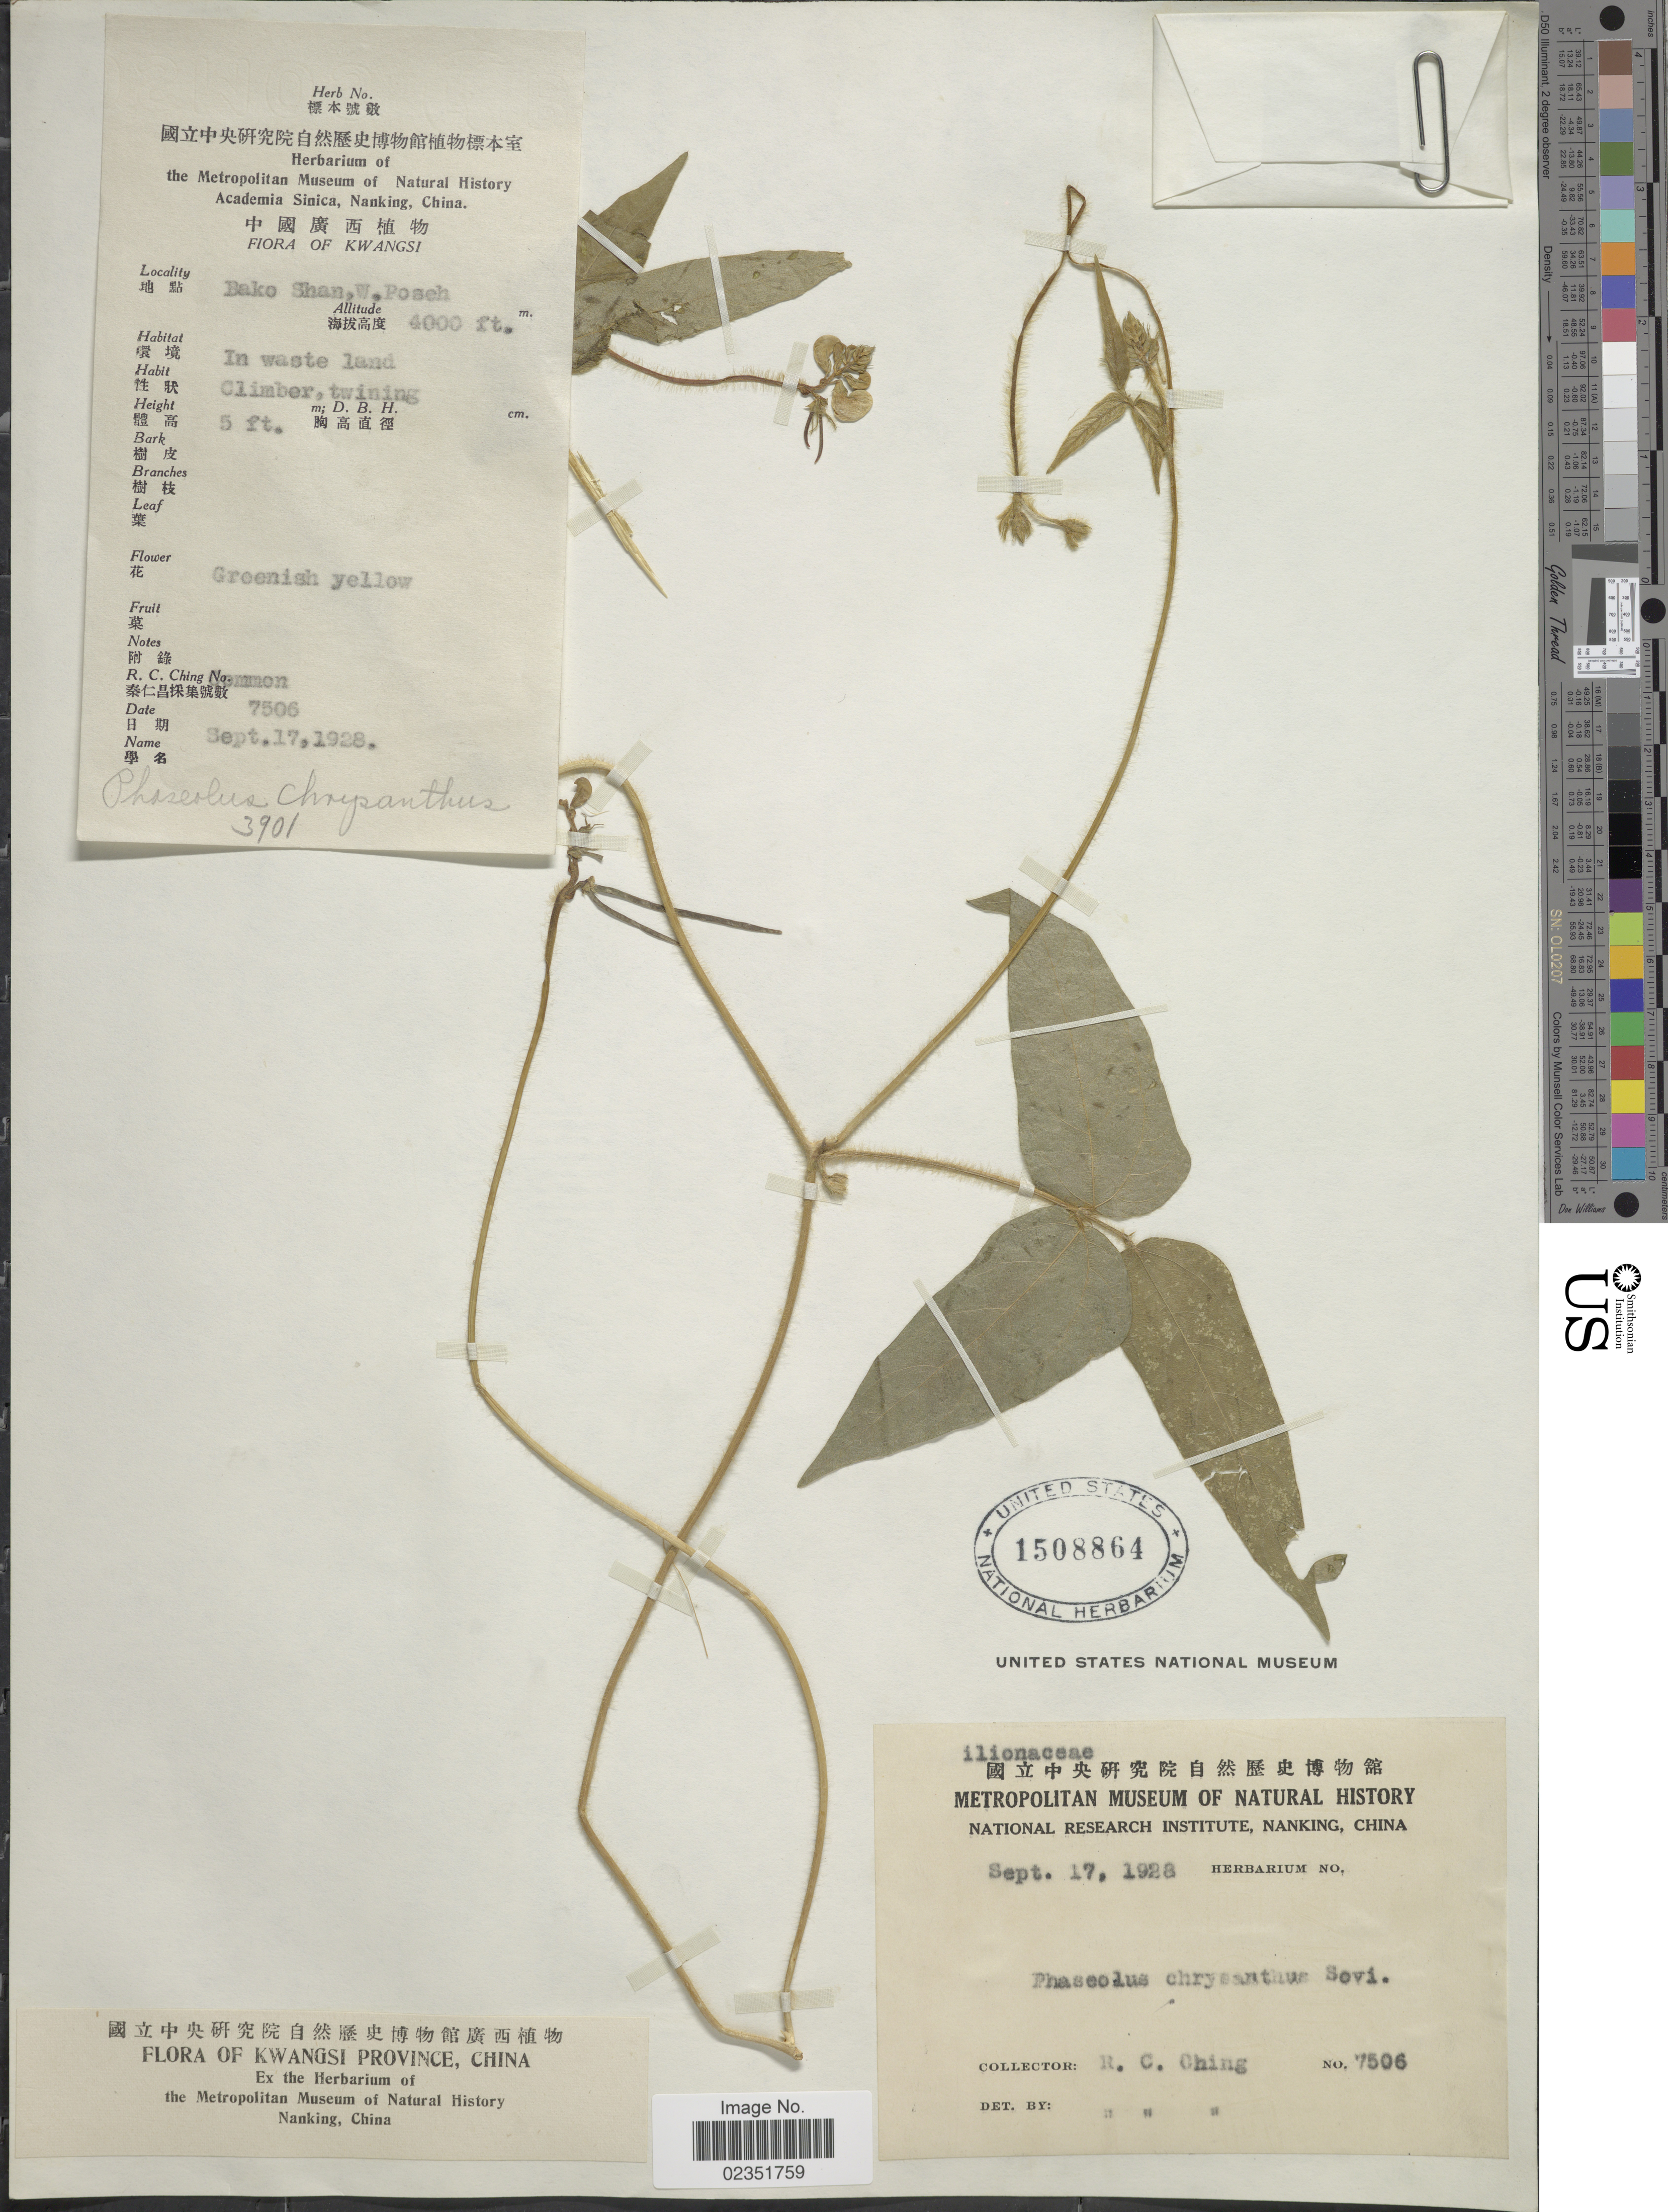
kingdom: Plantae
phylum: Tracheophyta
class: Magnoliopsida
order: Fabales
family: Fabaceae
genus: Phaseolus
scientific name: Phaseolus chrysanthos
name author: Savi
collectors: R. C. Ching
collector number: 7506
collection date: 1928-09-17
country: China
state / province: Guangxi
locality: Kwangsi Province, Kwangsi, Bako Shan, W Poseh, In waste land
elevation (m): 1219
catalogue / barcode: US 1508864